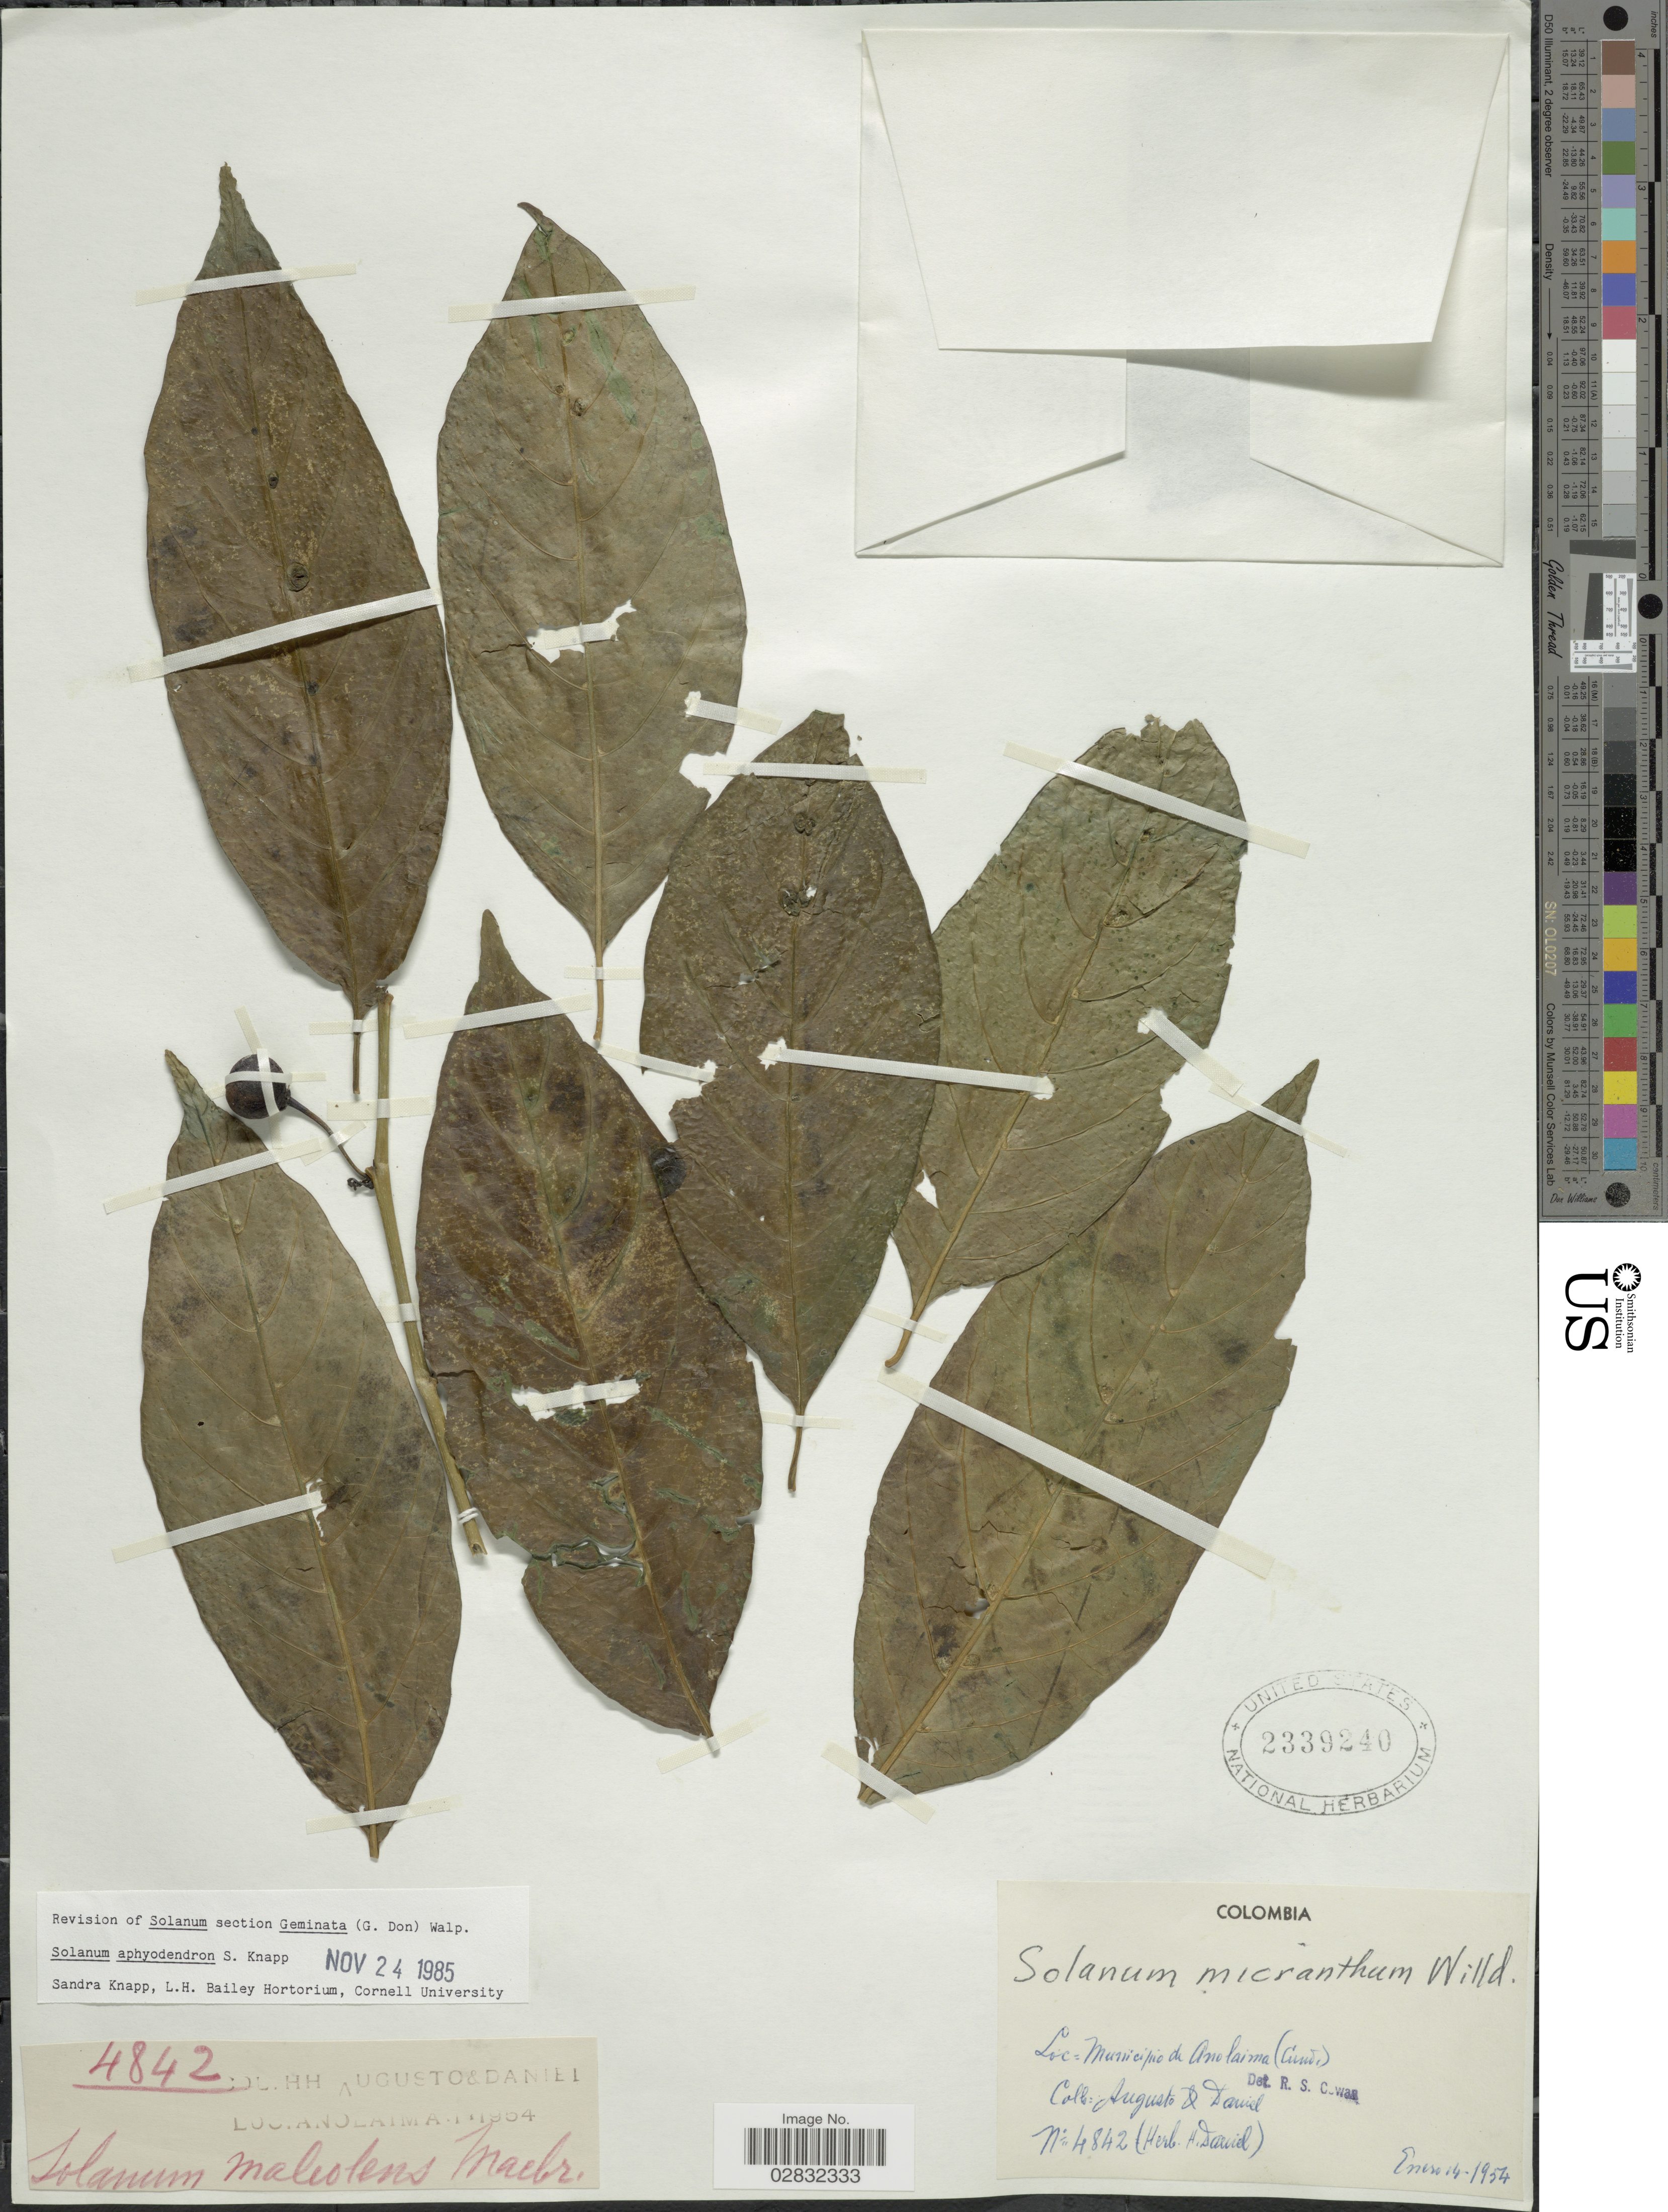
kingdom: Plantae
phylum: Tracheophyta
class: Magnoliopsida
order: Solanales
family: Solanaceae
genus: Solanum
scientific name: Solanum aphyodendron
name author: S. Knapp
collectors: -. Augusto & -. Daniel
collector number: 4842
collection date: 1954-01-14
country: Colombia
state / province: Cundinamarca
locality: Municipio de Anolaima (Cundi).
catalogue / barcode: US 2339240